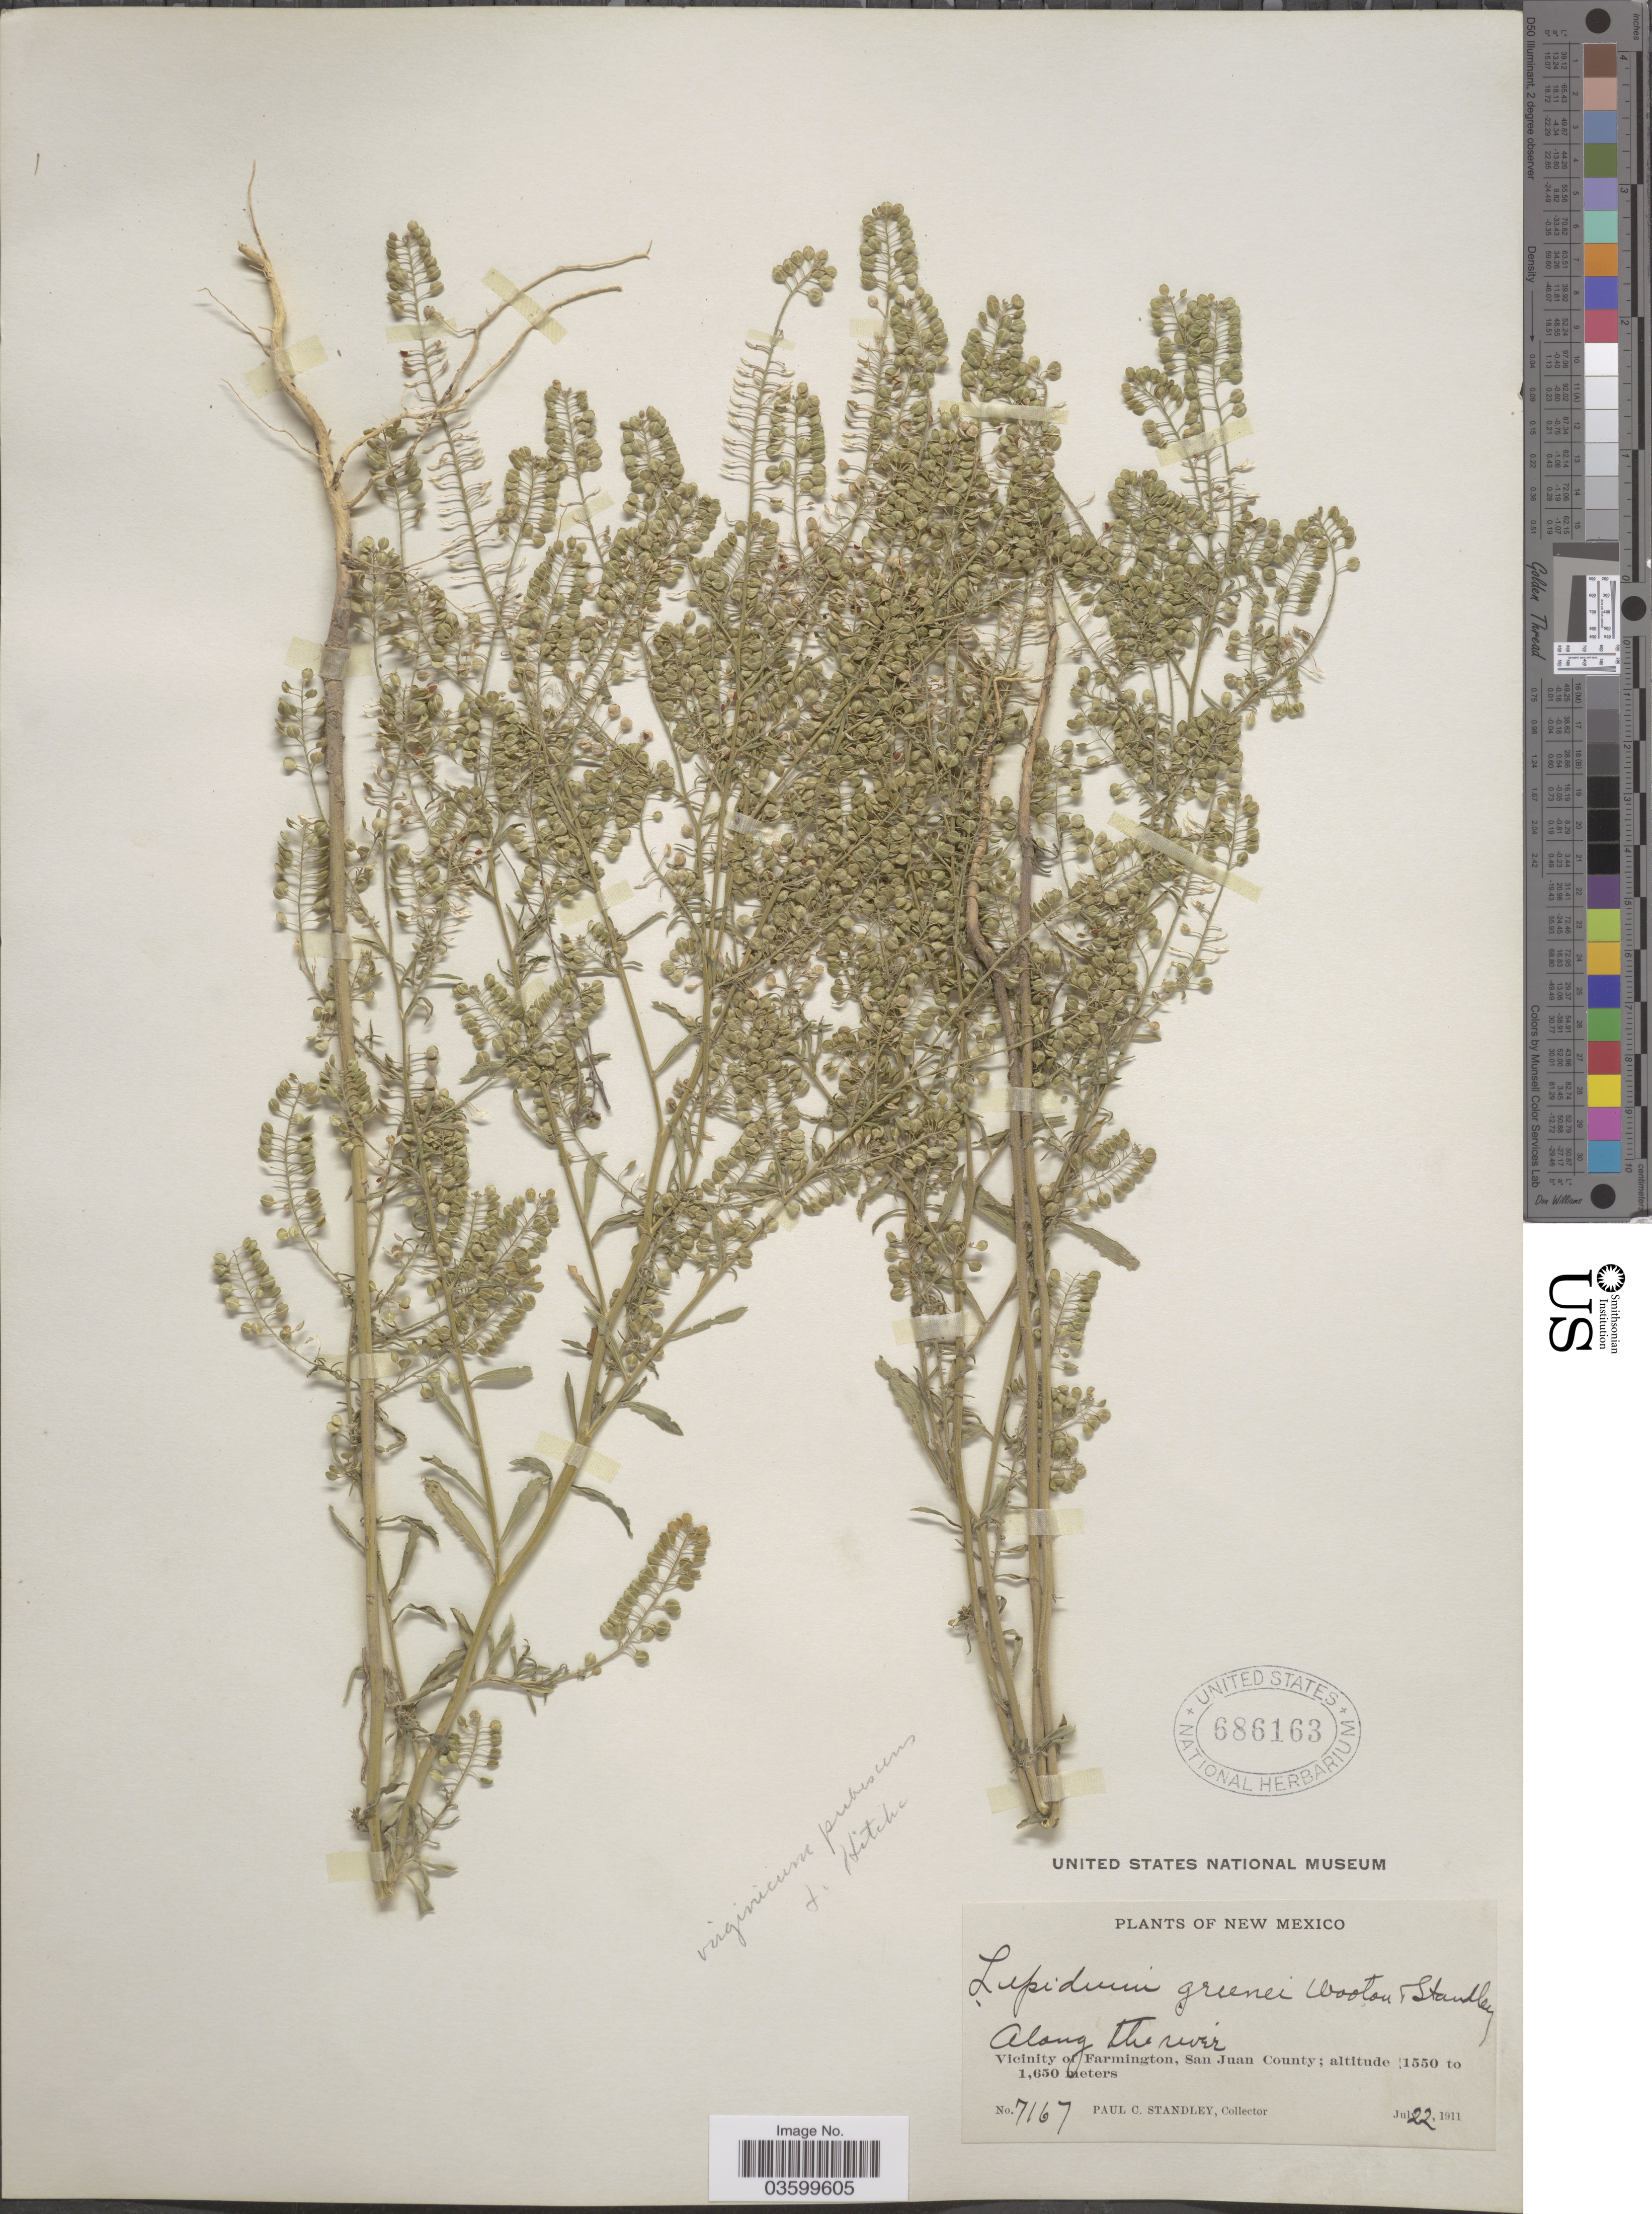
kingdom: Plantae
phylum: Tracheophyta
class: Magnoliopsida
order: Brassicales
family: Brassicaceae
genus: Lepidium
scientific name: Lepidium virginicum var. pubescens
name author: (Greene) C.L. Hitchc.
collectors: P. C. Standley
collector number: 7167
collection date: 1911-07-22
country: United States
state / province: New Mexico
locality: Along the river. Vicinity of Farmington, San Juan County.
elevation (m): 1550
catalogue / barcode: US 686163